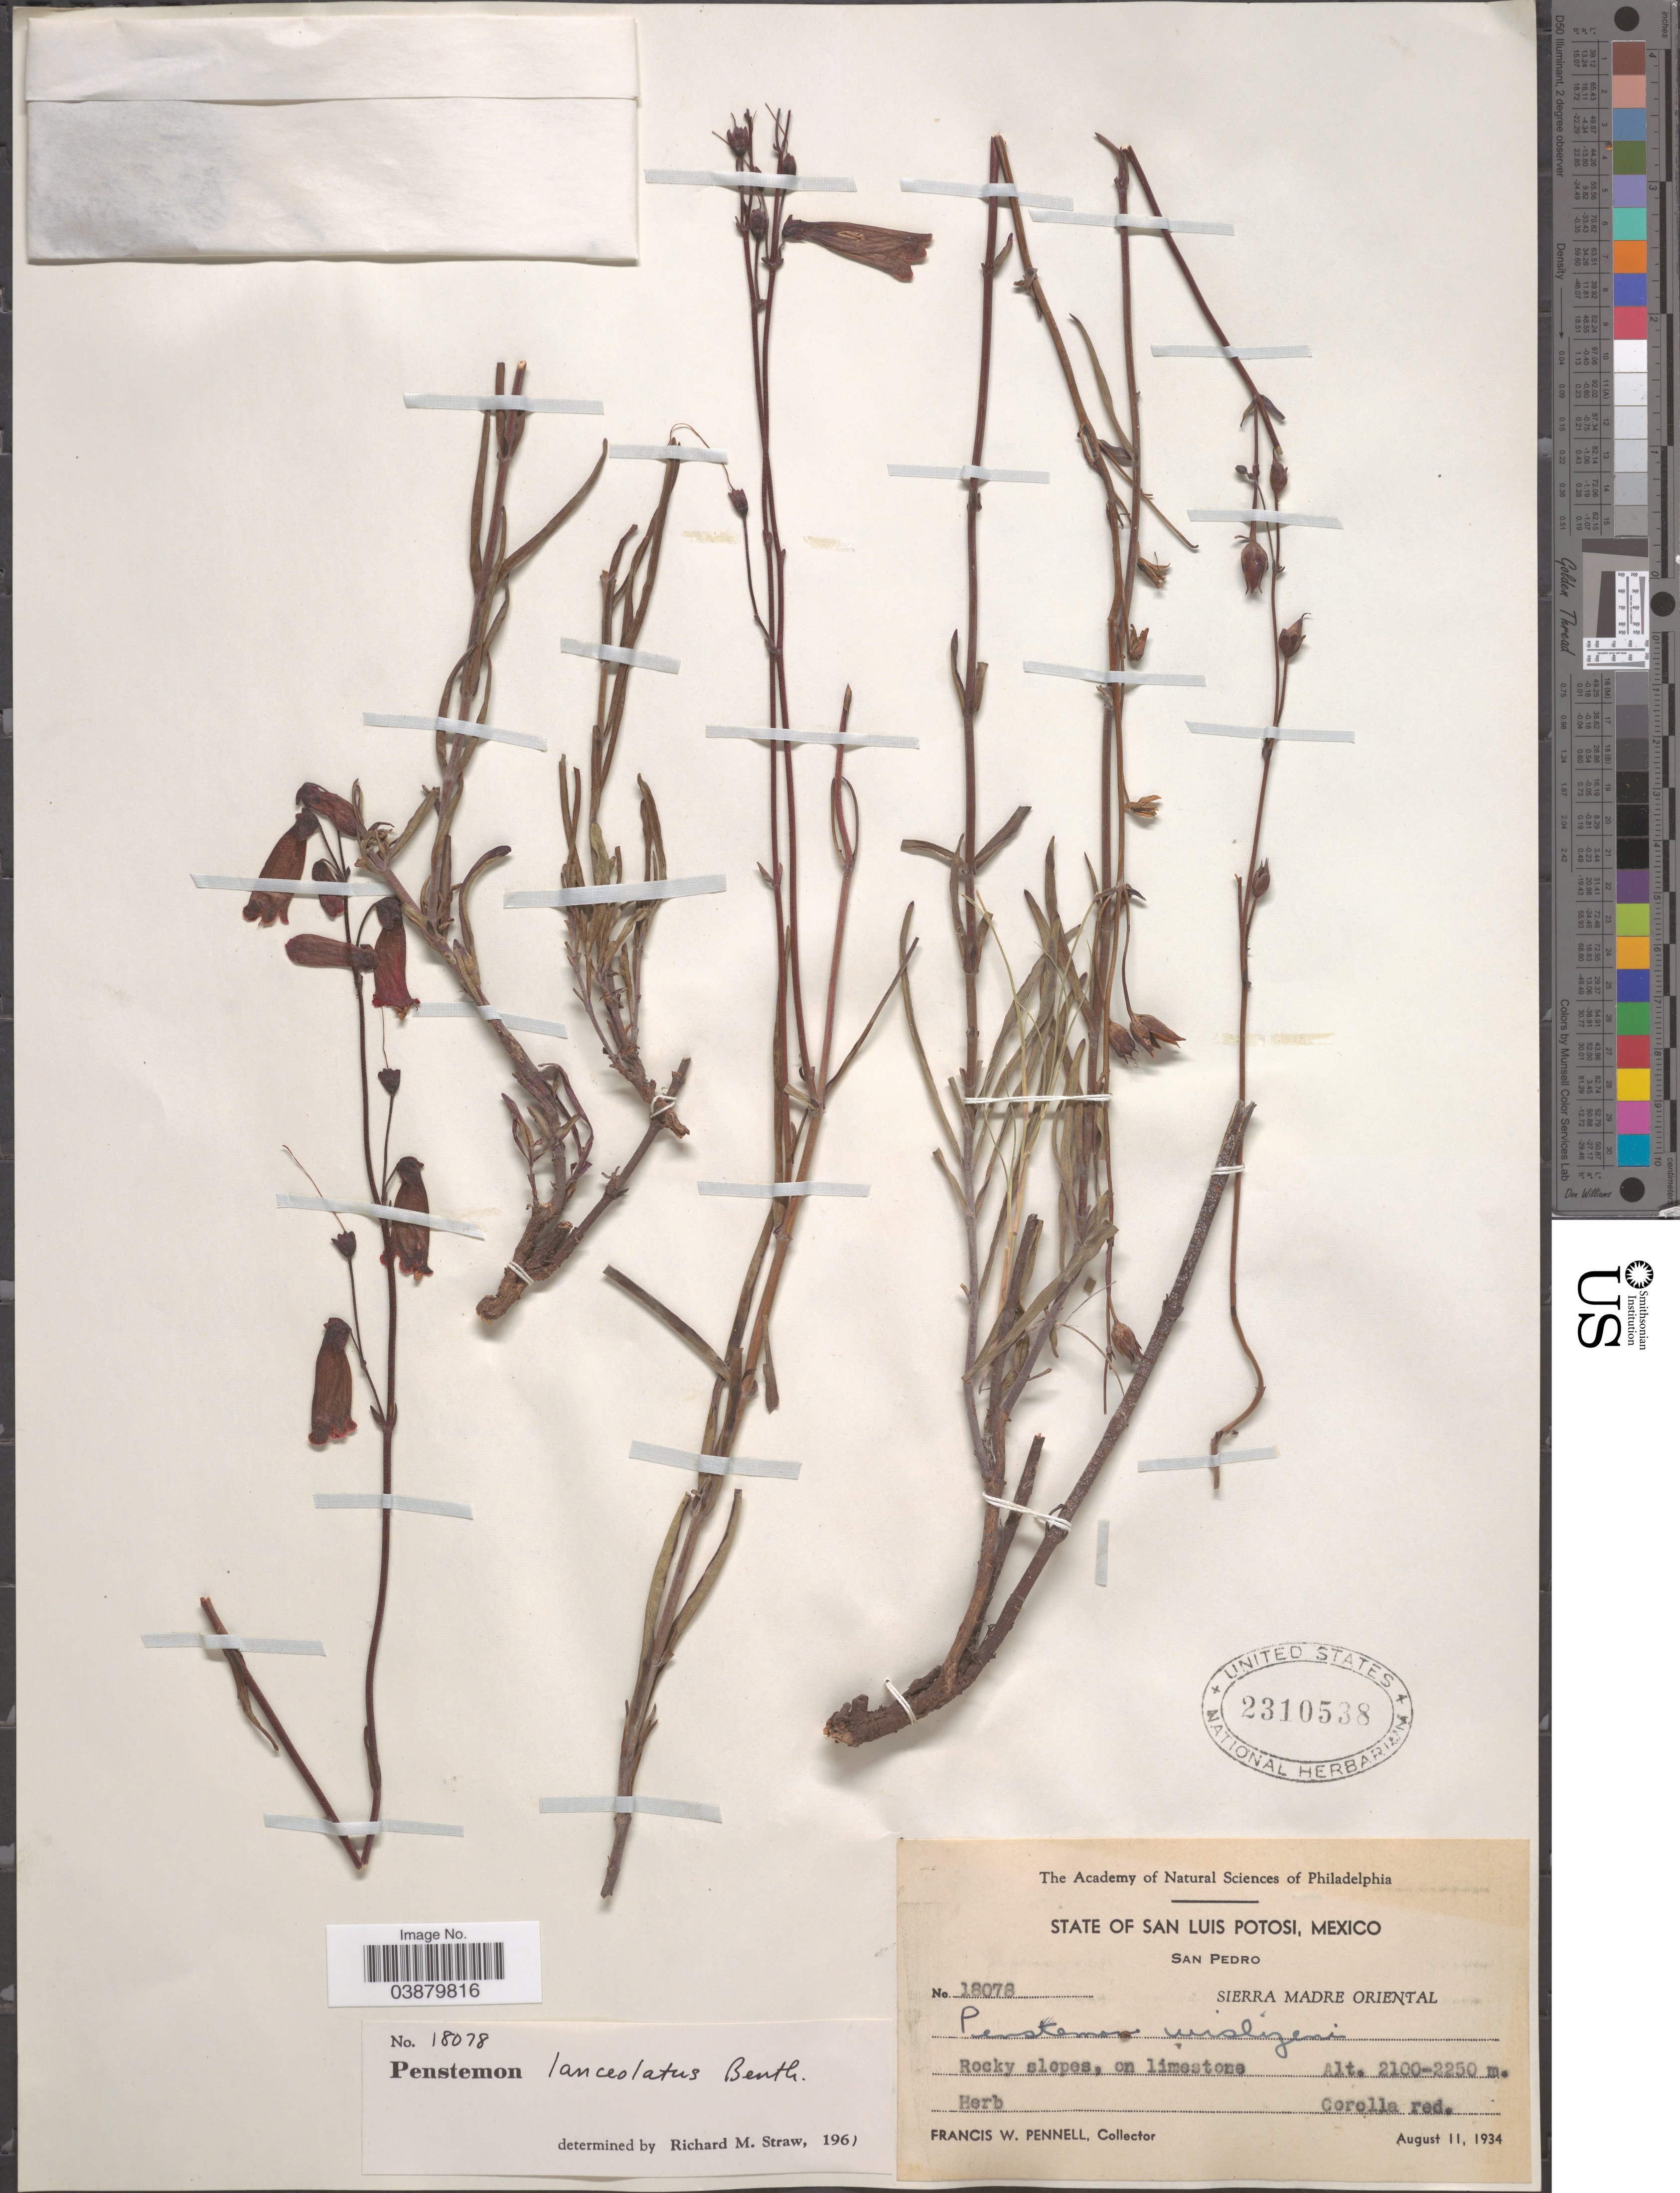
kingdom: Plantae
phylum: Tracheophyta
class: Magnoliopsida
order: Lamiales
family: Plantaginaceae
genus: Penstemon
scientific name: Penstemon lanceolatus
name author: Benth.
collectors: F. W. Pennell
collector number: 18078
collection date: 1934-08-11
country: Mexico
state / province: San Luis Potosí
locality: San Pedro. Sierra Madre Occidental.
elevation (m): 2100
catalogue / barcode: US 2310538